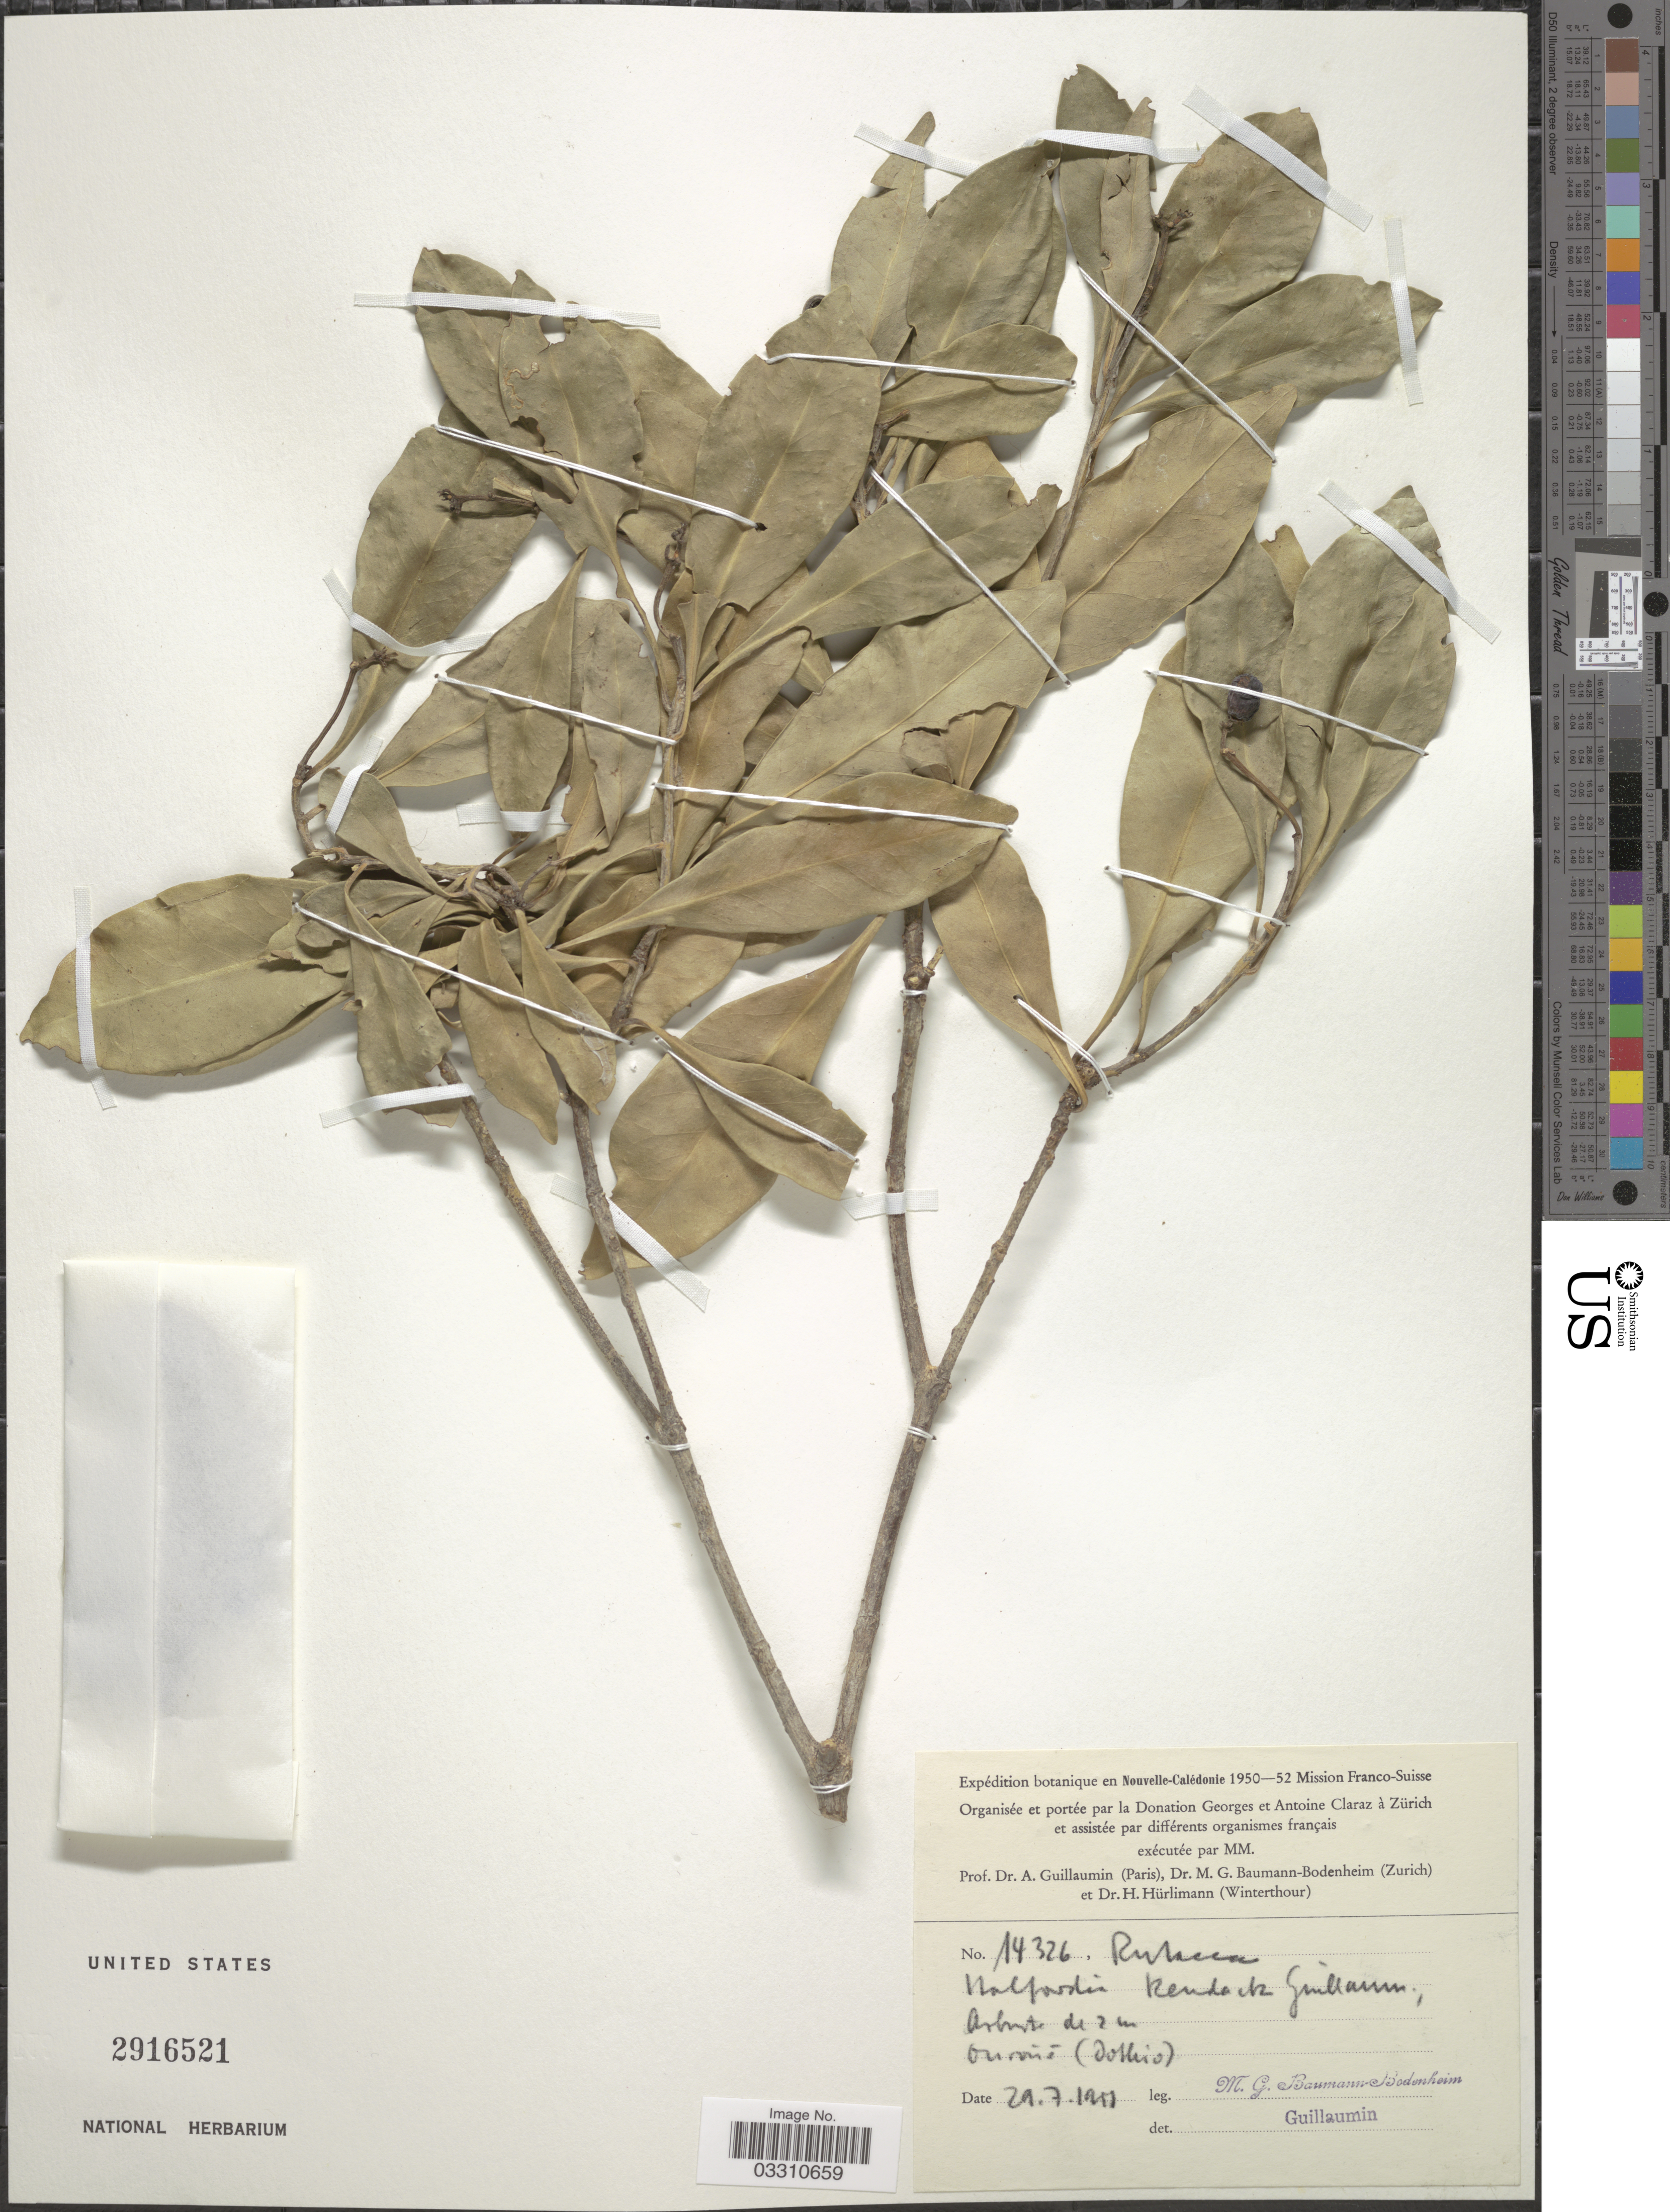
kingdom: Plantae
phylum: Tracheophyta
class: Magnoliopsida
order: Sapindales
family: Rutaceae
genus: Halfordia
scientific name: Halfordia kendack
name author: (Montrouz.) Guillaumin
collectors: M. G. Baumann-Bodenheim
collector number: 14326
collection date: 1951-07-29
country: New Caledonia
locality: Ouroue (Dothio).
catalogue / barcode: US 2916521